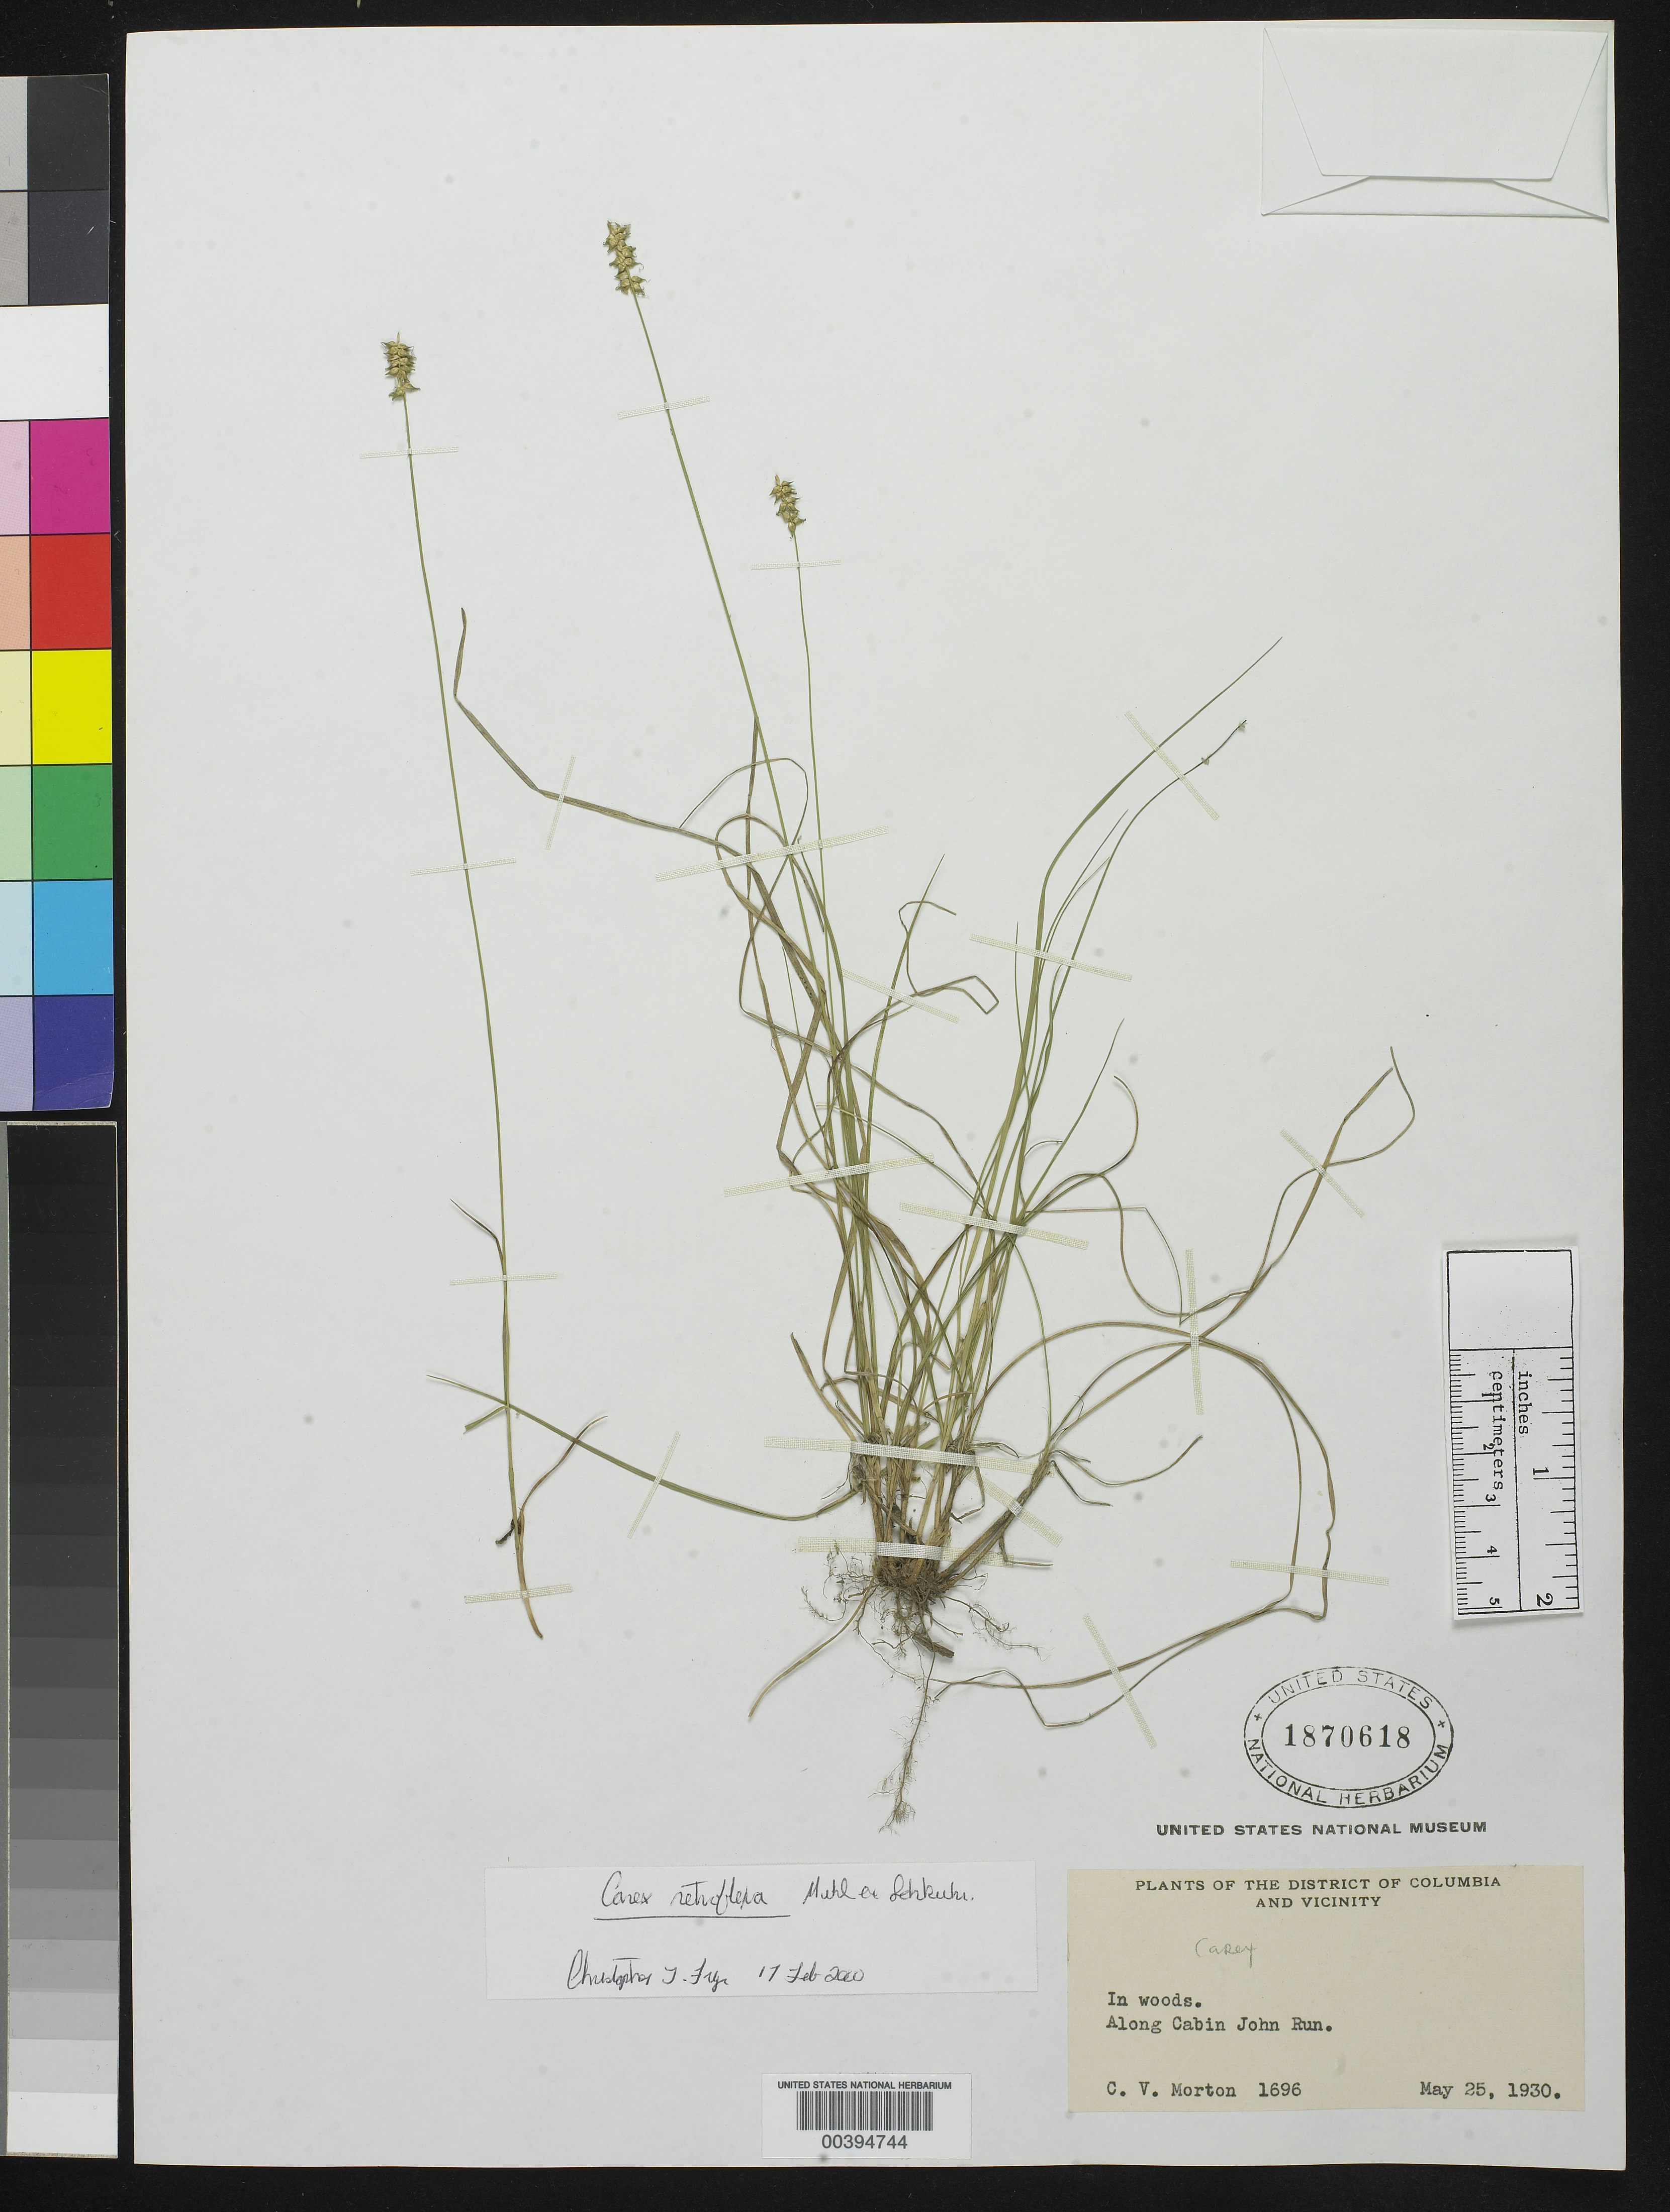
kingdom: Plantae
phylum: Tracheophyta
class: Liliopsida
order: Poales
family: Cyperaceae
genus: Carex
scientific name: Carex retroflexa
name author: Muhl. ex Willd.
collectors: C. V. Morton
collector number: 1696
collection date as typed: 25 May 1930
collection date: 1930-05-25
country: United States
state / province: Maryland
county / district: Montgomery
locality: Cabin John Run C. & O. Canal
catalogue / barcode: US 1870618